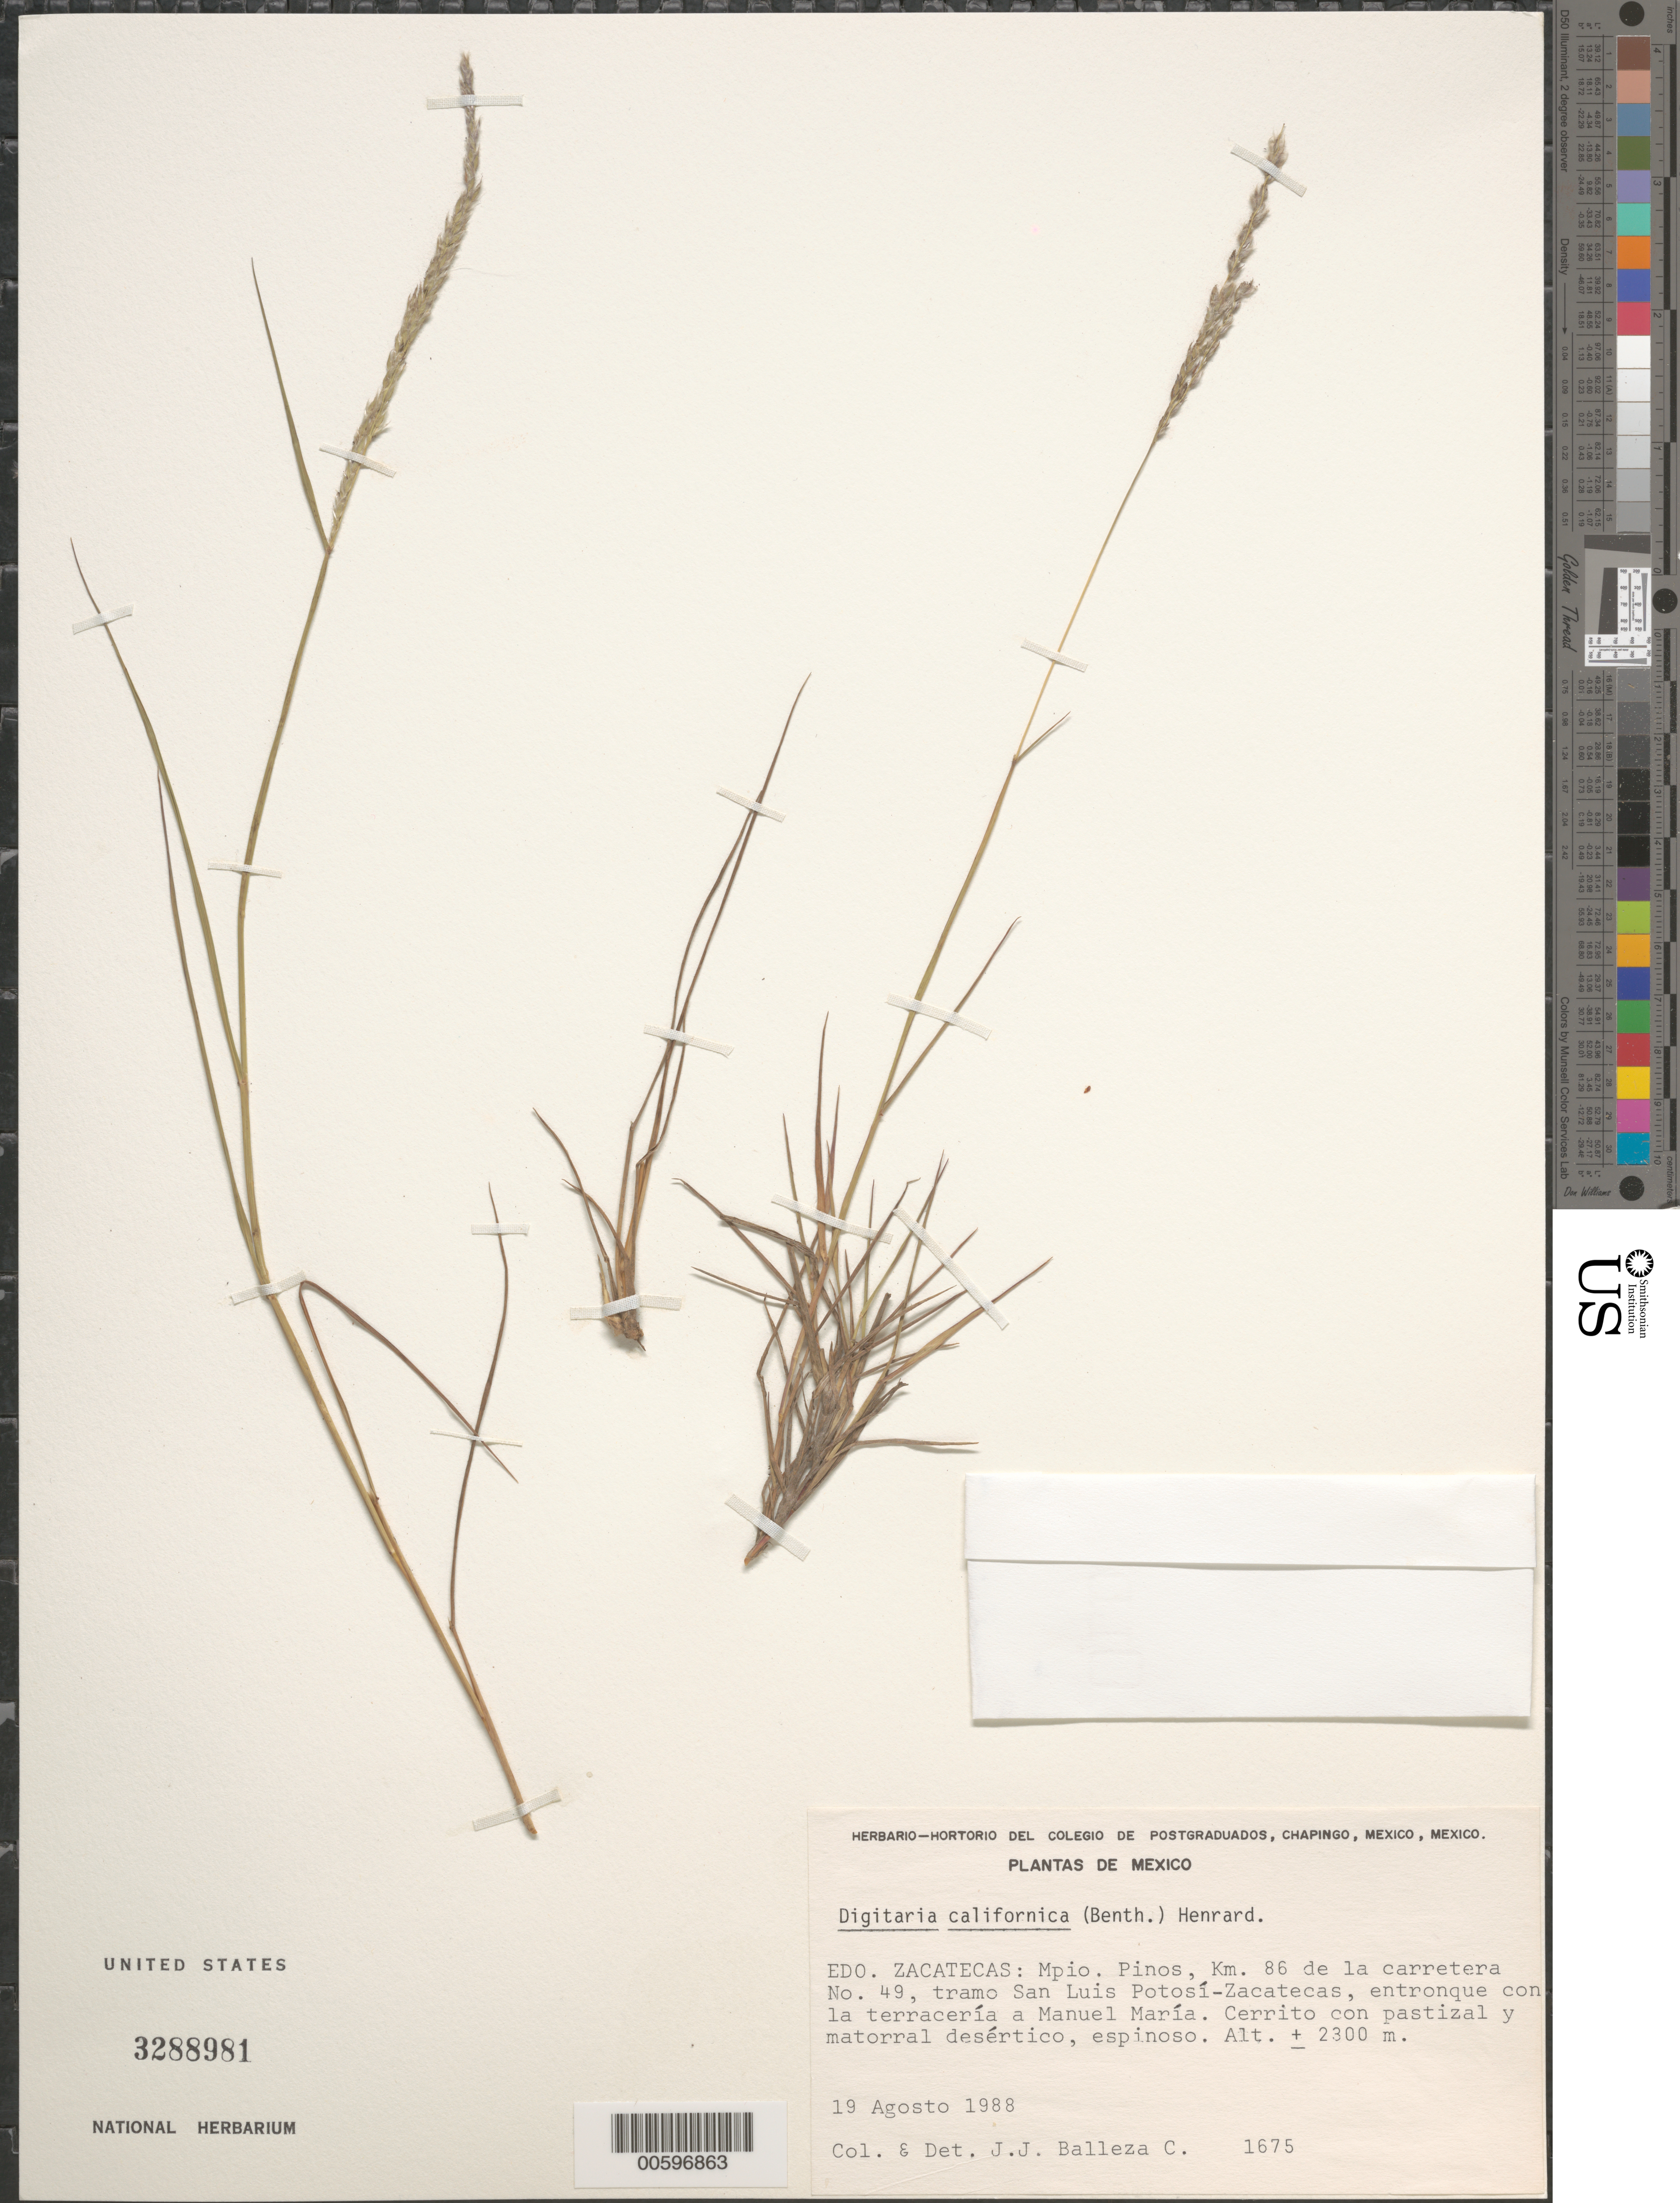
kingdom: Plantae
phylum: Tracheophyta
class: Liliopsida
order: Poales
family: Poaceae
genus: Digitaria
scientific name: Digitaria californica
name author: (Benth.) Henr.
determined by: Balleza C., J. J.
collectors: J. J. Balleza C.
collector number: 1675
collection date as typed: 19 Aug 1988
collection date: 1988-08-19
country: Mexico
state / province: Zacatecas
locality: Mpio Pinos, Km 86 de la carretera No. 49, tramo San Luis Potosf-Zacatecas, entronque con la terracerfa a Manuel Marfa.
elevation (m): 2300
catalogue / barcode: US 3288981